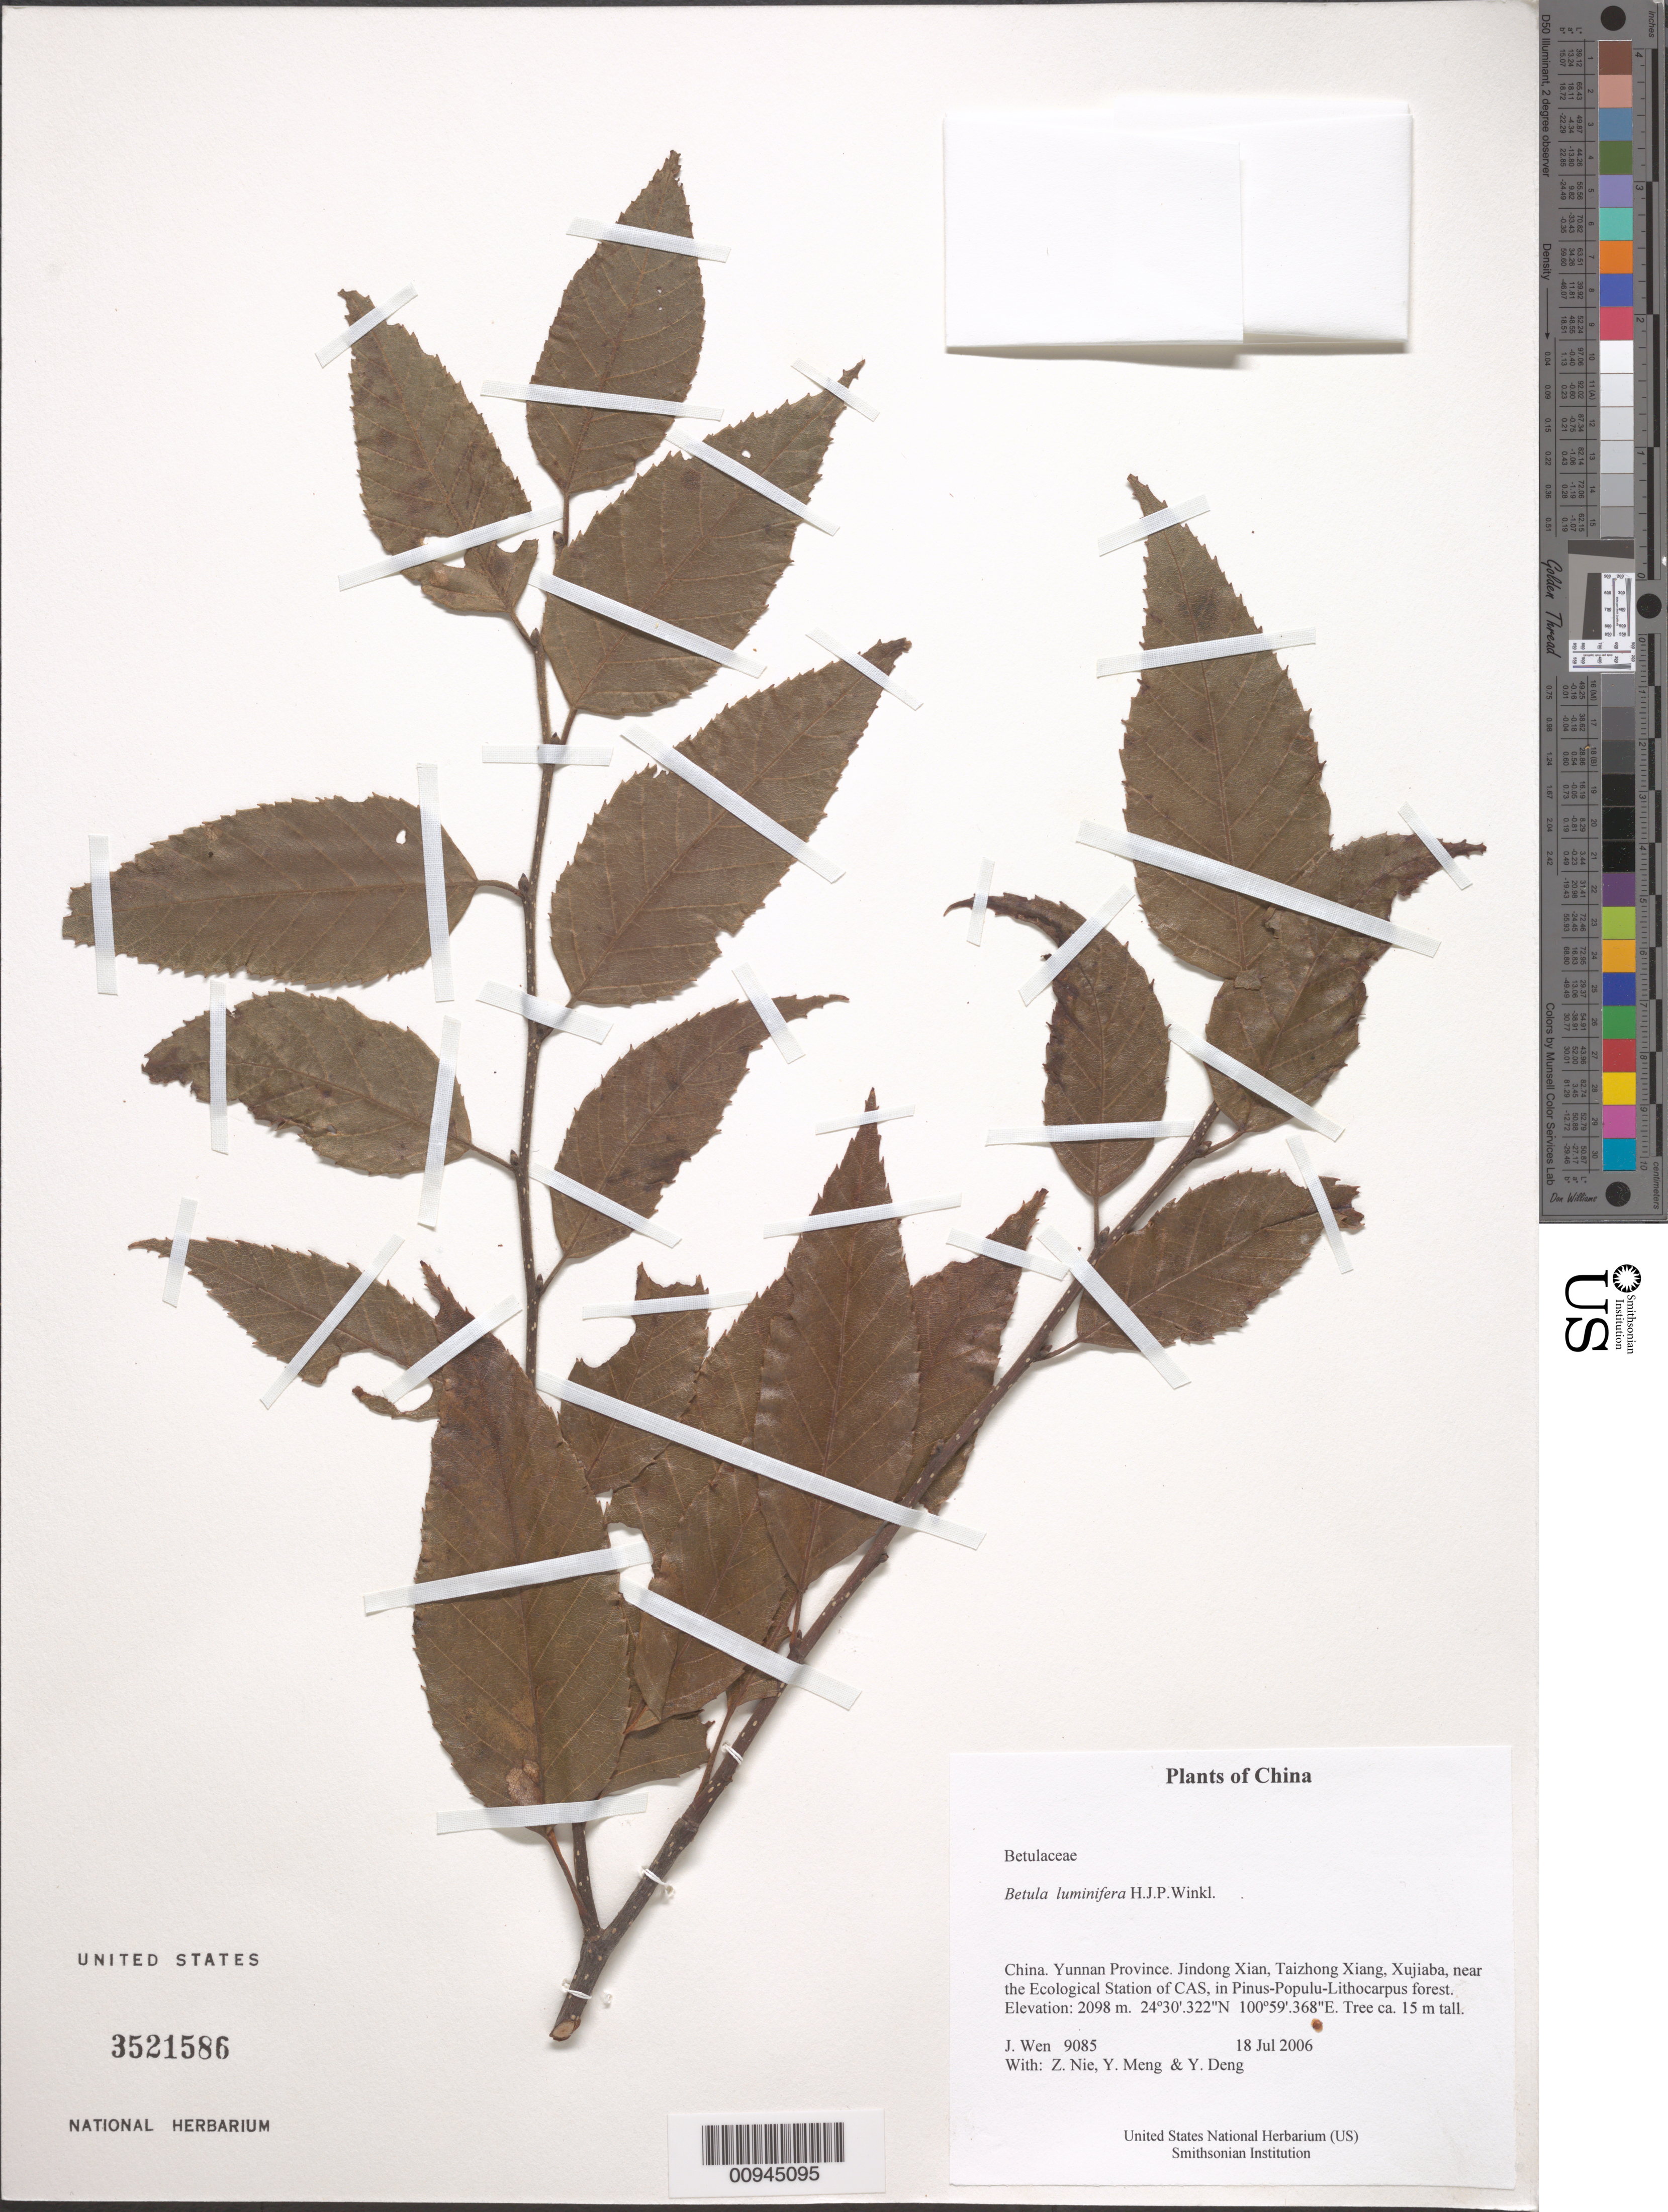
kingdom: Plantae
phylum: Tracheophyta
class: Magnoliopsida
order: Fagales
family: Betulaceae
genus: Betula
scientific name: Betula luminifera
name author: H.J.P. Winkl.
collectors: J. Wen, Z. Nie, Y. Meng & Y. Deng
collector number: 9085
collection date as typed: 18 Jul 2006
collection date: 2006-07-18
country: China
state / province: Yunnan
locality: Yunnan Province. Jindong Xian, Taizhong Xiang, Xujiaba, near the Ecological Station of CAS, in Pinus-Populu-Lithocarpus forest.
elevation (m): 2098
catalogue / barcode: US 3521586